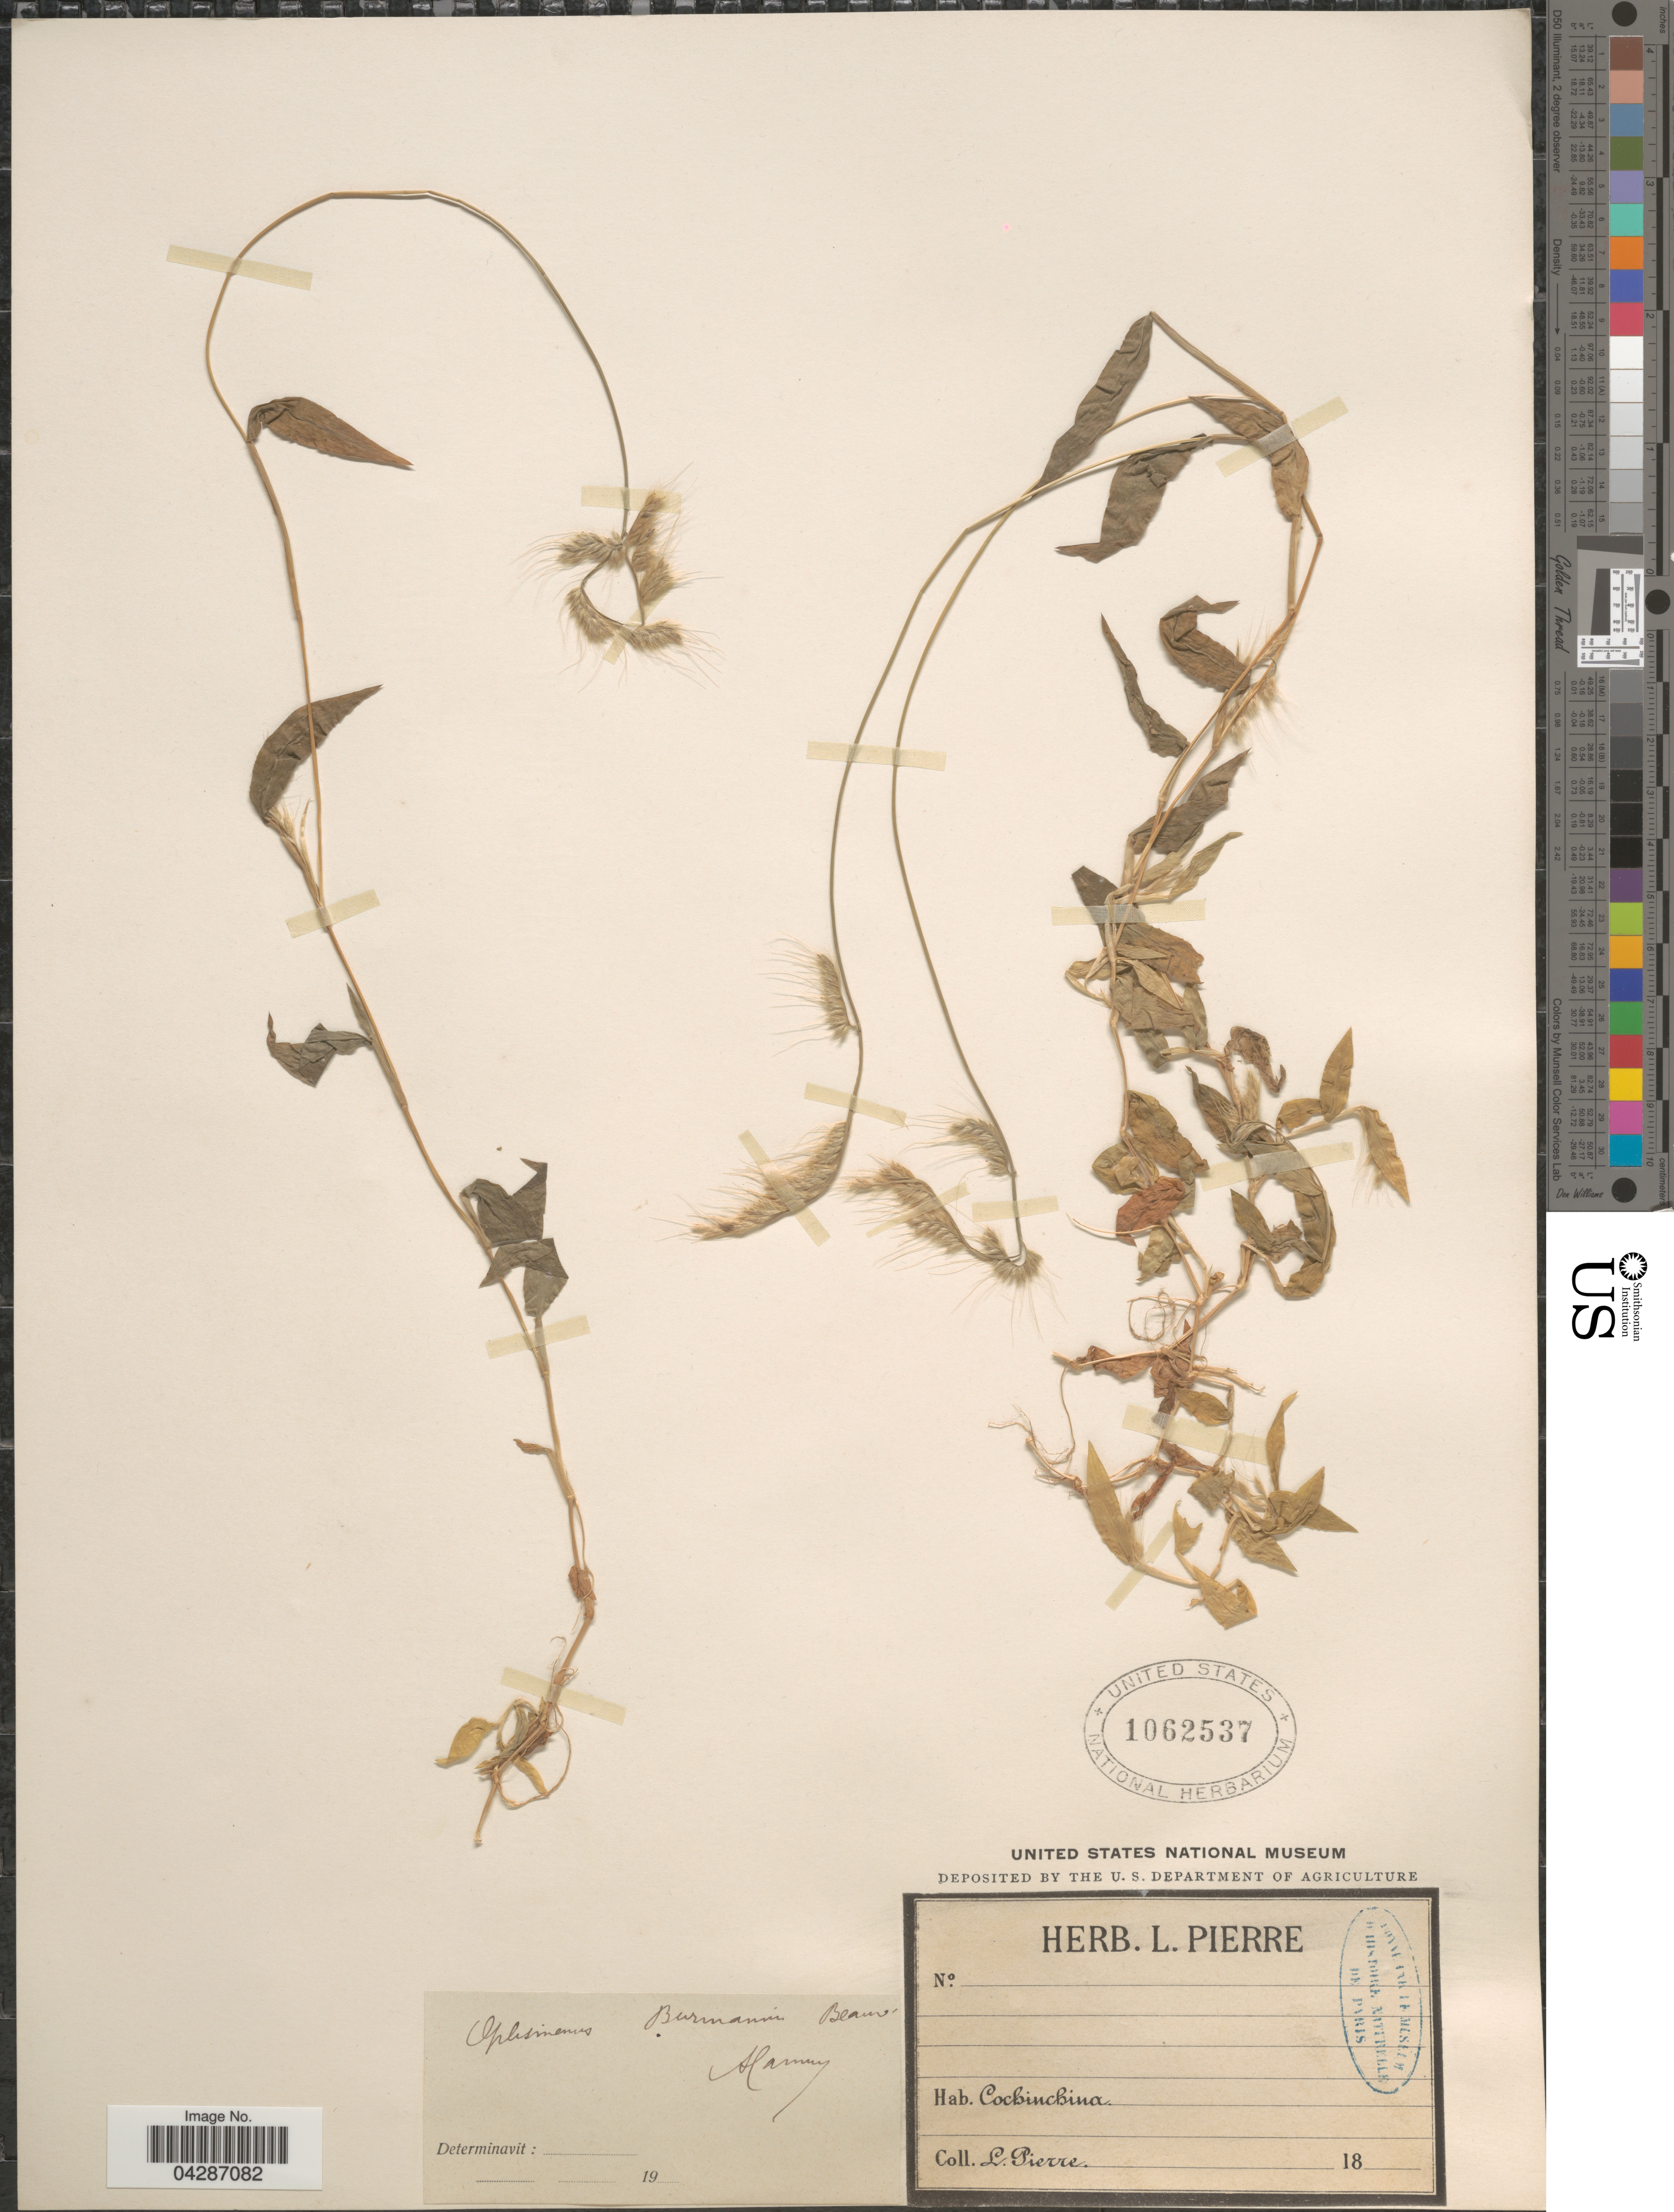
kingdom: Plantae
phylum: Tracheophyta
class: Liliopsida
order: Poales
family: Poaceae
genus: Oplismenus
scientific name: Oplismenus burmannii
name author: (Retz.) P. Beauv.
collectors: L. Pierre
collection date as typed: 18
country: Vietnam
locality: Cochinchina.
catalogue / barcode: US 1062537